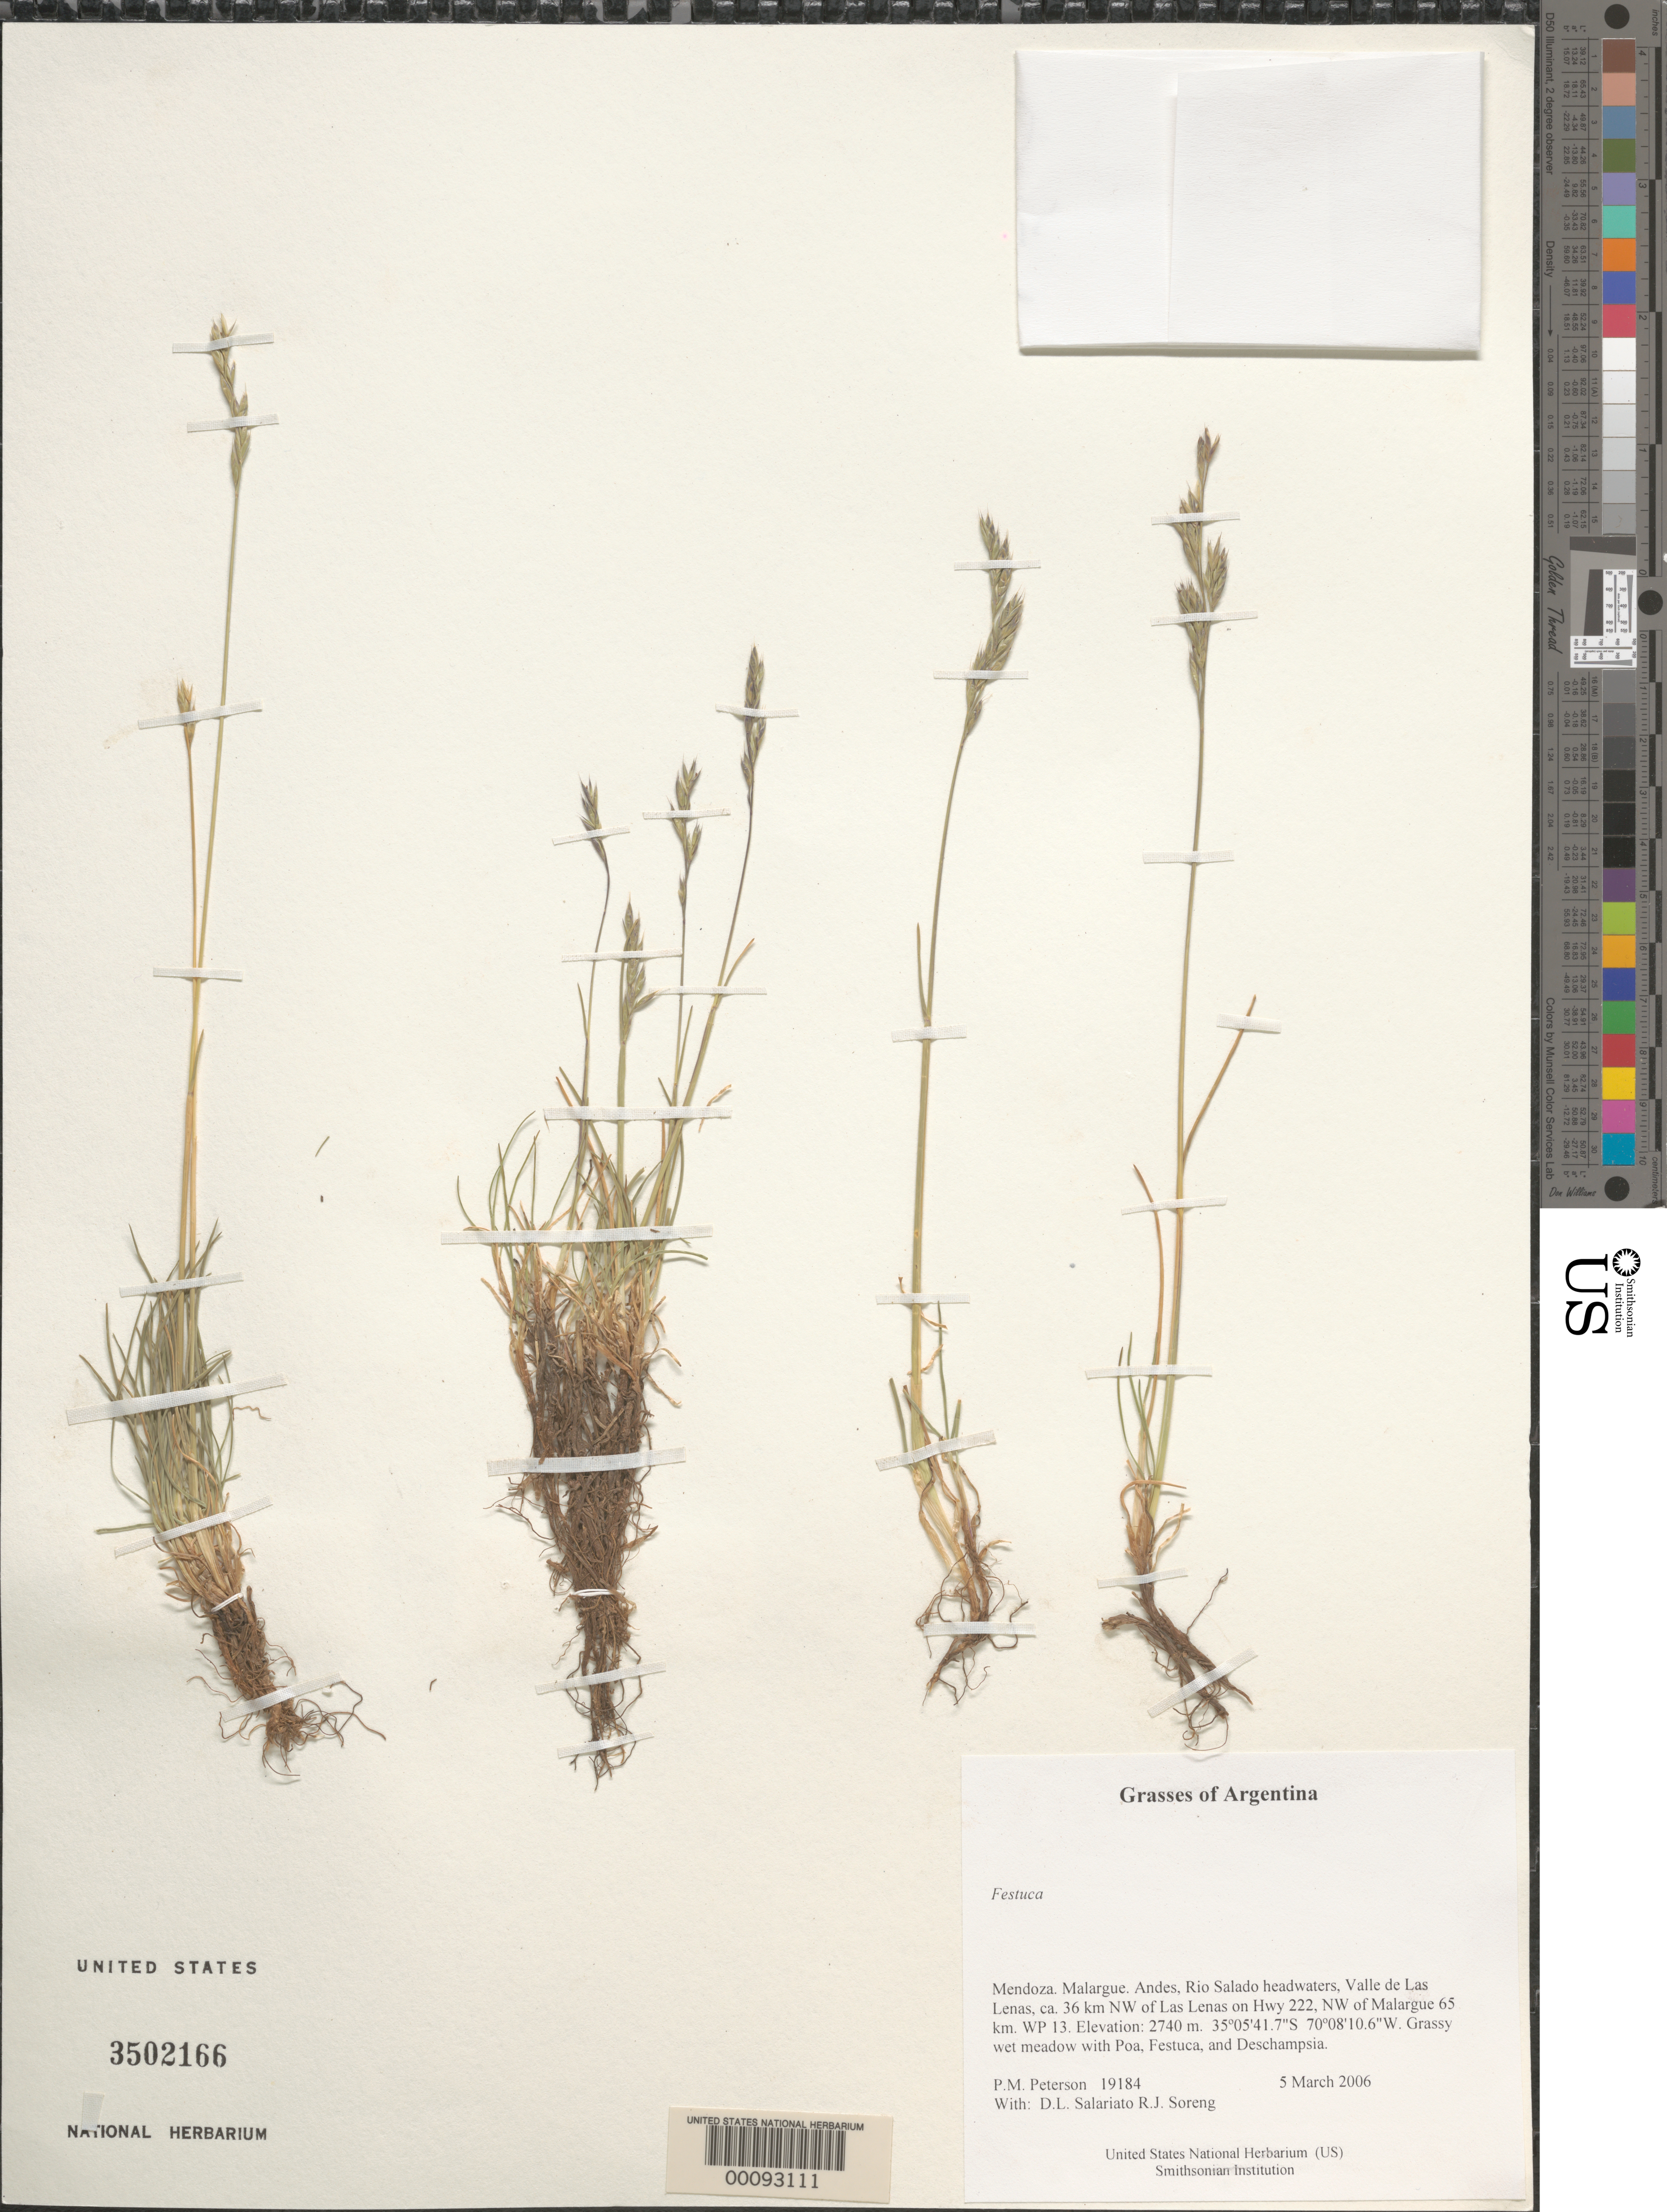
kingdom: Plantae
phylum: Tracheophyta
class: Liliopsida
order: Poales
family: Poaceae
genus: Festuca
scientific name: Festuca sp.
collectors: P. M. Peterson, R. J. Soreng, D. Salariato & A. Panizza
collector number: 19184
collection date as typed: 05 Mar 2006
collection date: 2006-03-05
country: Argentina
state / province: Mendoza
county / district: Malargue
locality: Andes, Rio Salado headwaters, Valle de Las Lenas, ca. 36 km NW of Las Lenas on Hwy 222, NW of Malargue 65 km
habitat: Grassy wet meadow with Poa, Festuca, and Deschampsia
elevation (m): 2740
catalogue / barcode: US 3502166